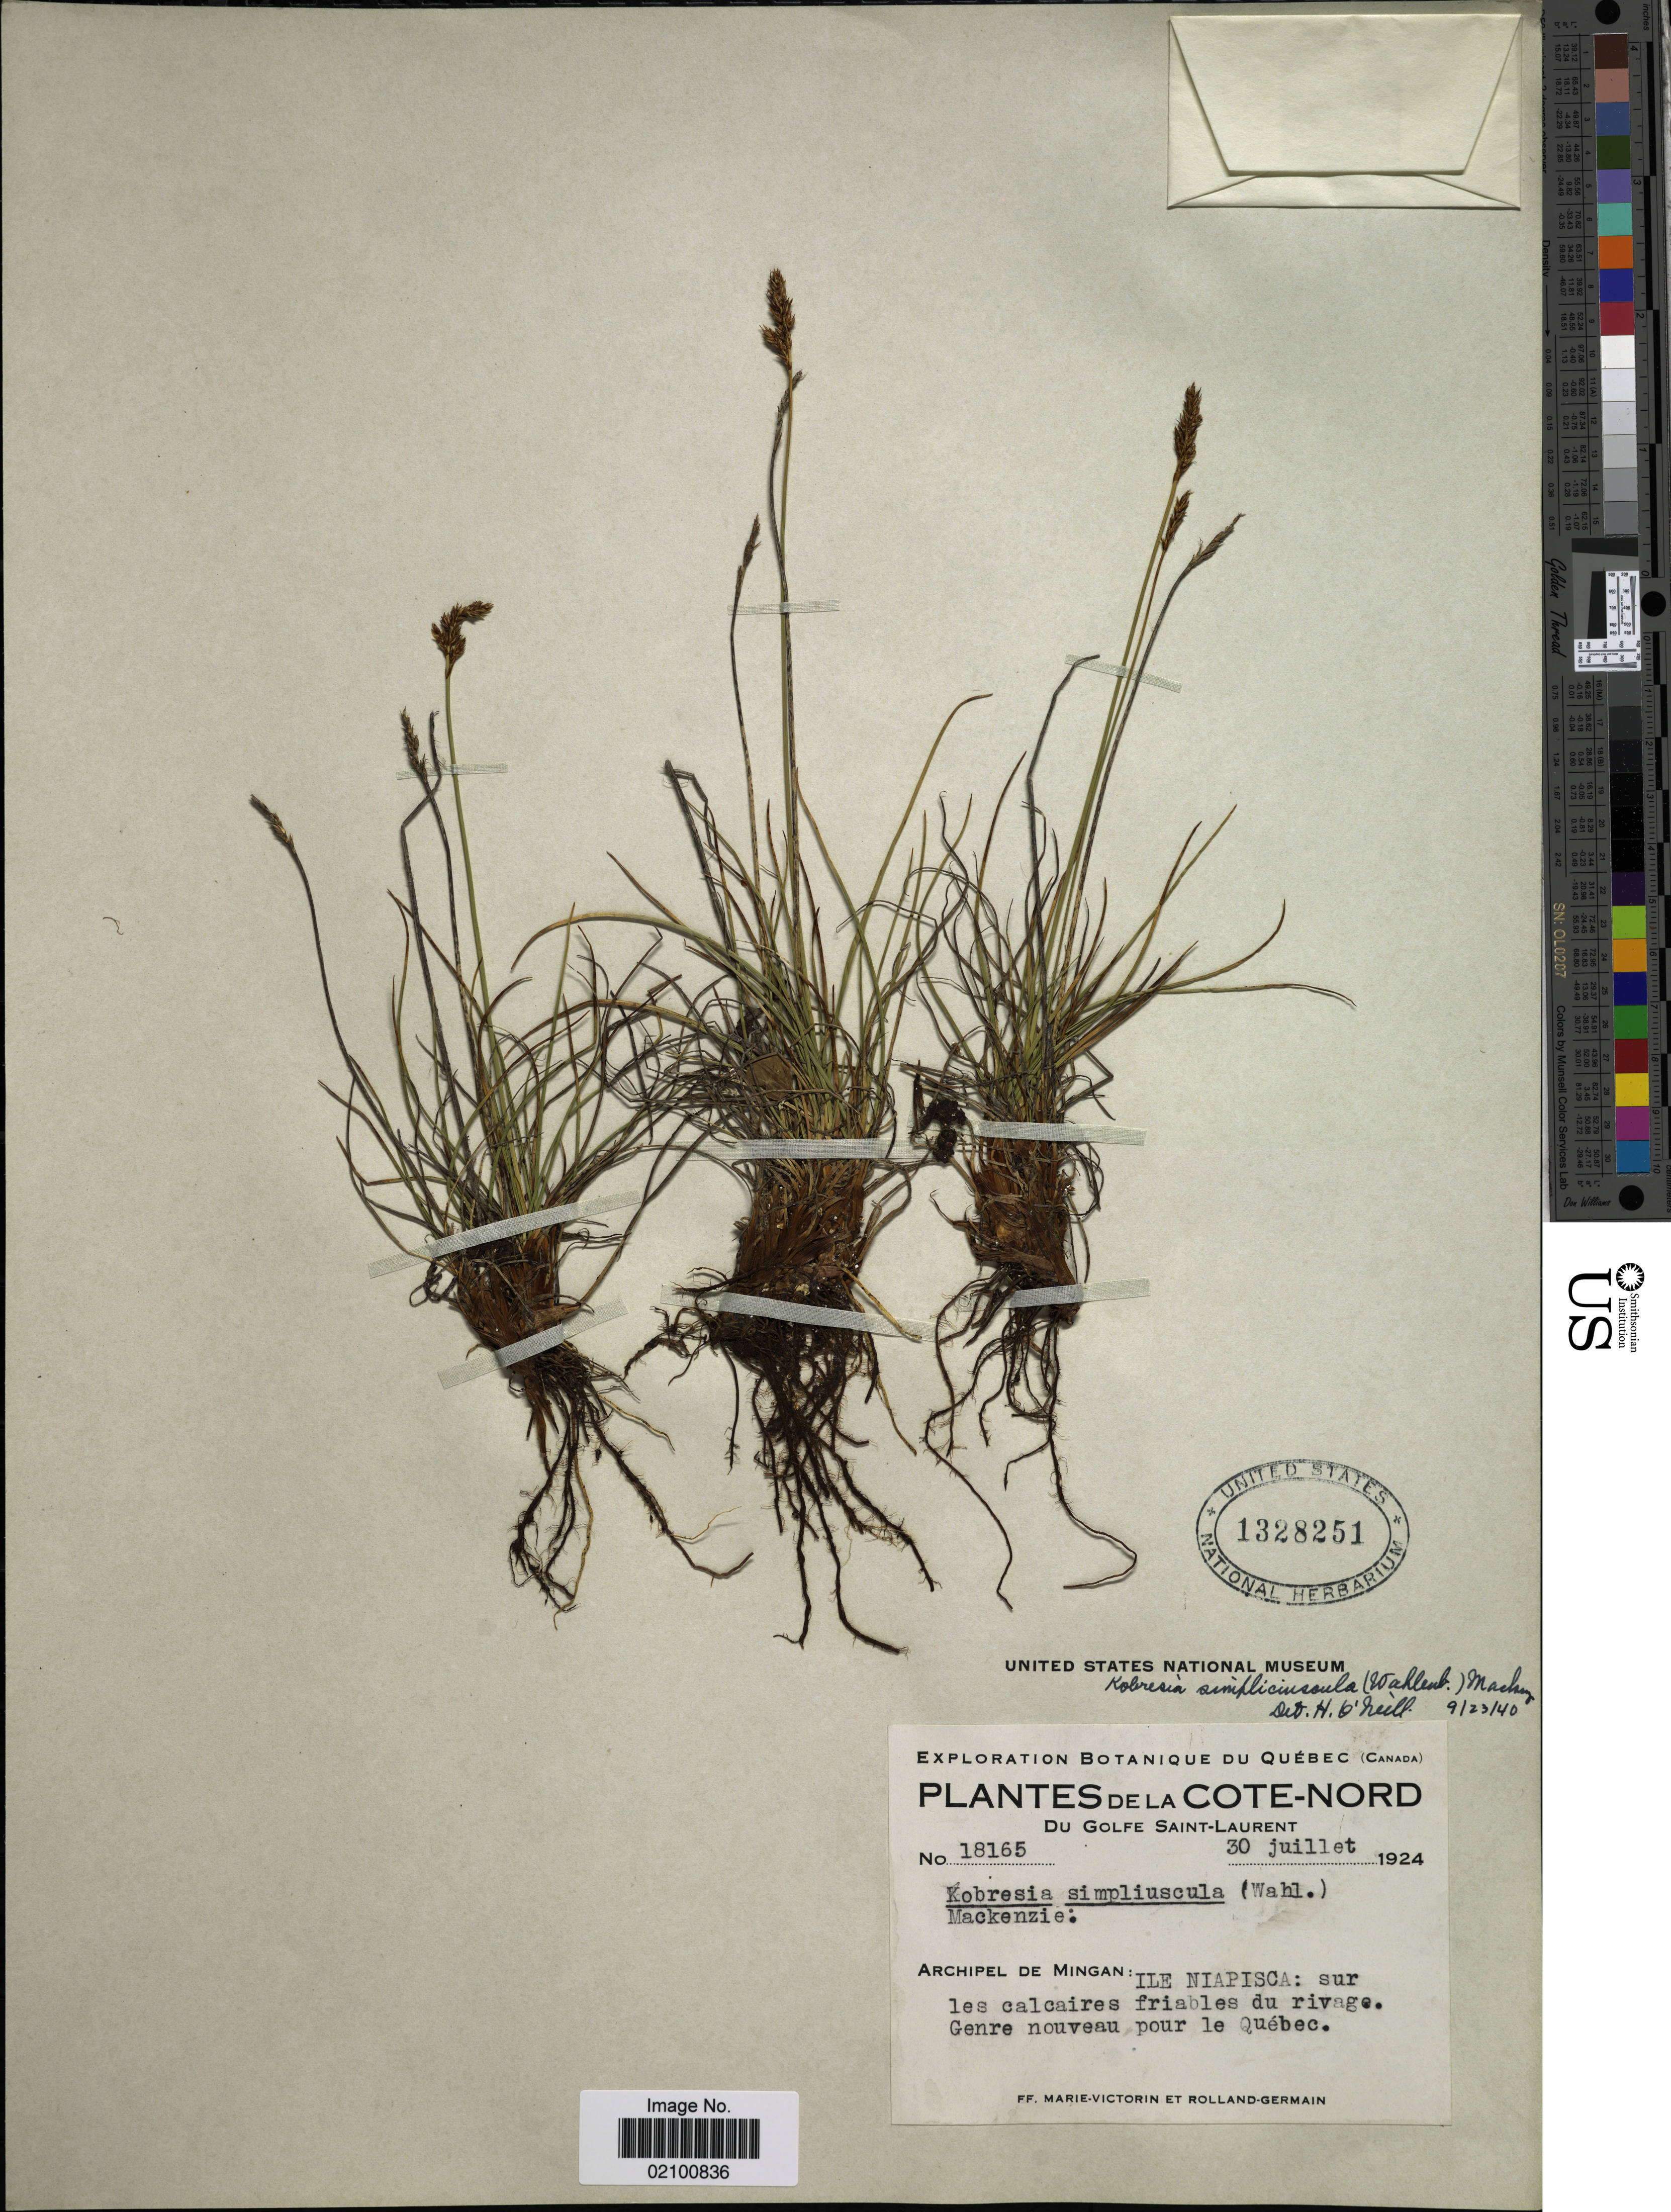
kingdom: Plantae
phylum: Tracheophyta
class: Liliopsida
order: Poales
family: Cyperaceae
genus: Carex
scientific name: Carex simpliciuscula subsp. simpliciuscula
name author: Wahlenb.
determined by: Strong, M. T., (US), Smithsonian Institution - National Museum of Natural History (UNITED STATES)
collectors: F. Marie-Victorin & Rolland-Germain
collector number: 18165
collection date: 1924-07-30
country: Canada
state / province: Quebec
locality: Cote-Nord, Du Golfe Saint-Laurent, Archipel de Mingan, Ile Niapisca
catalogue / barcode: US 1328251